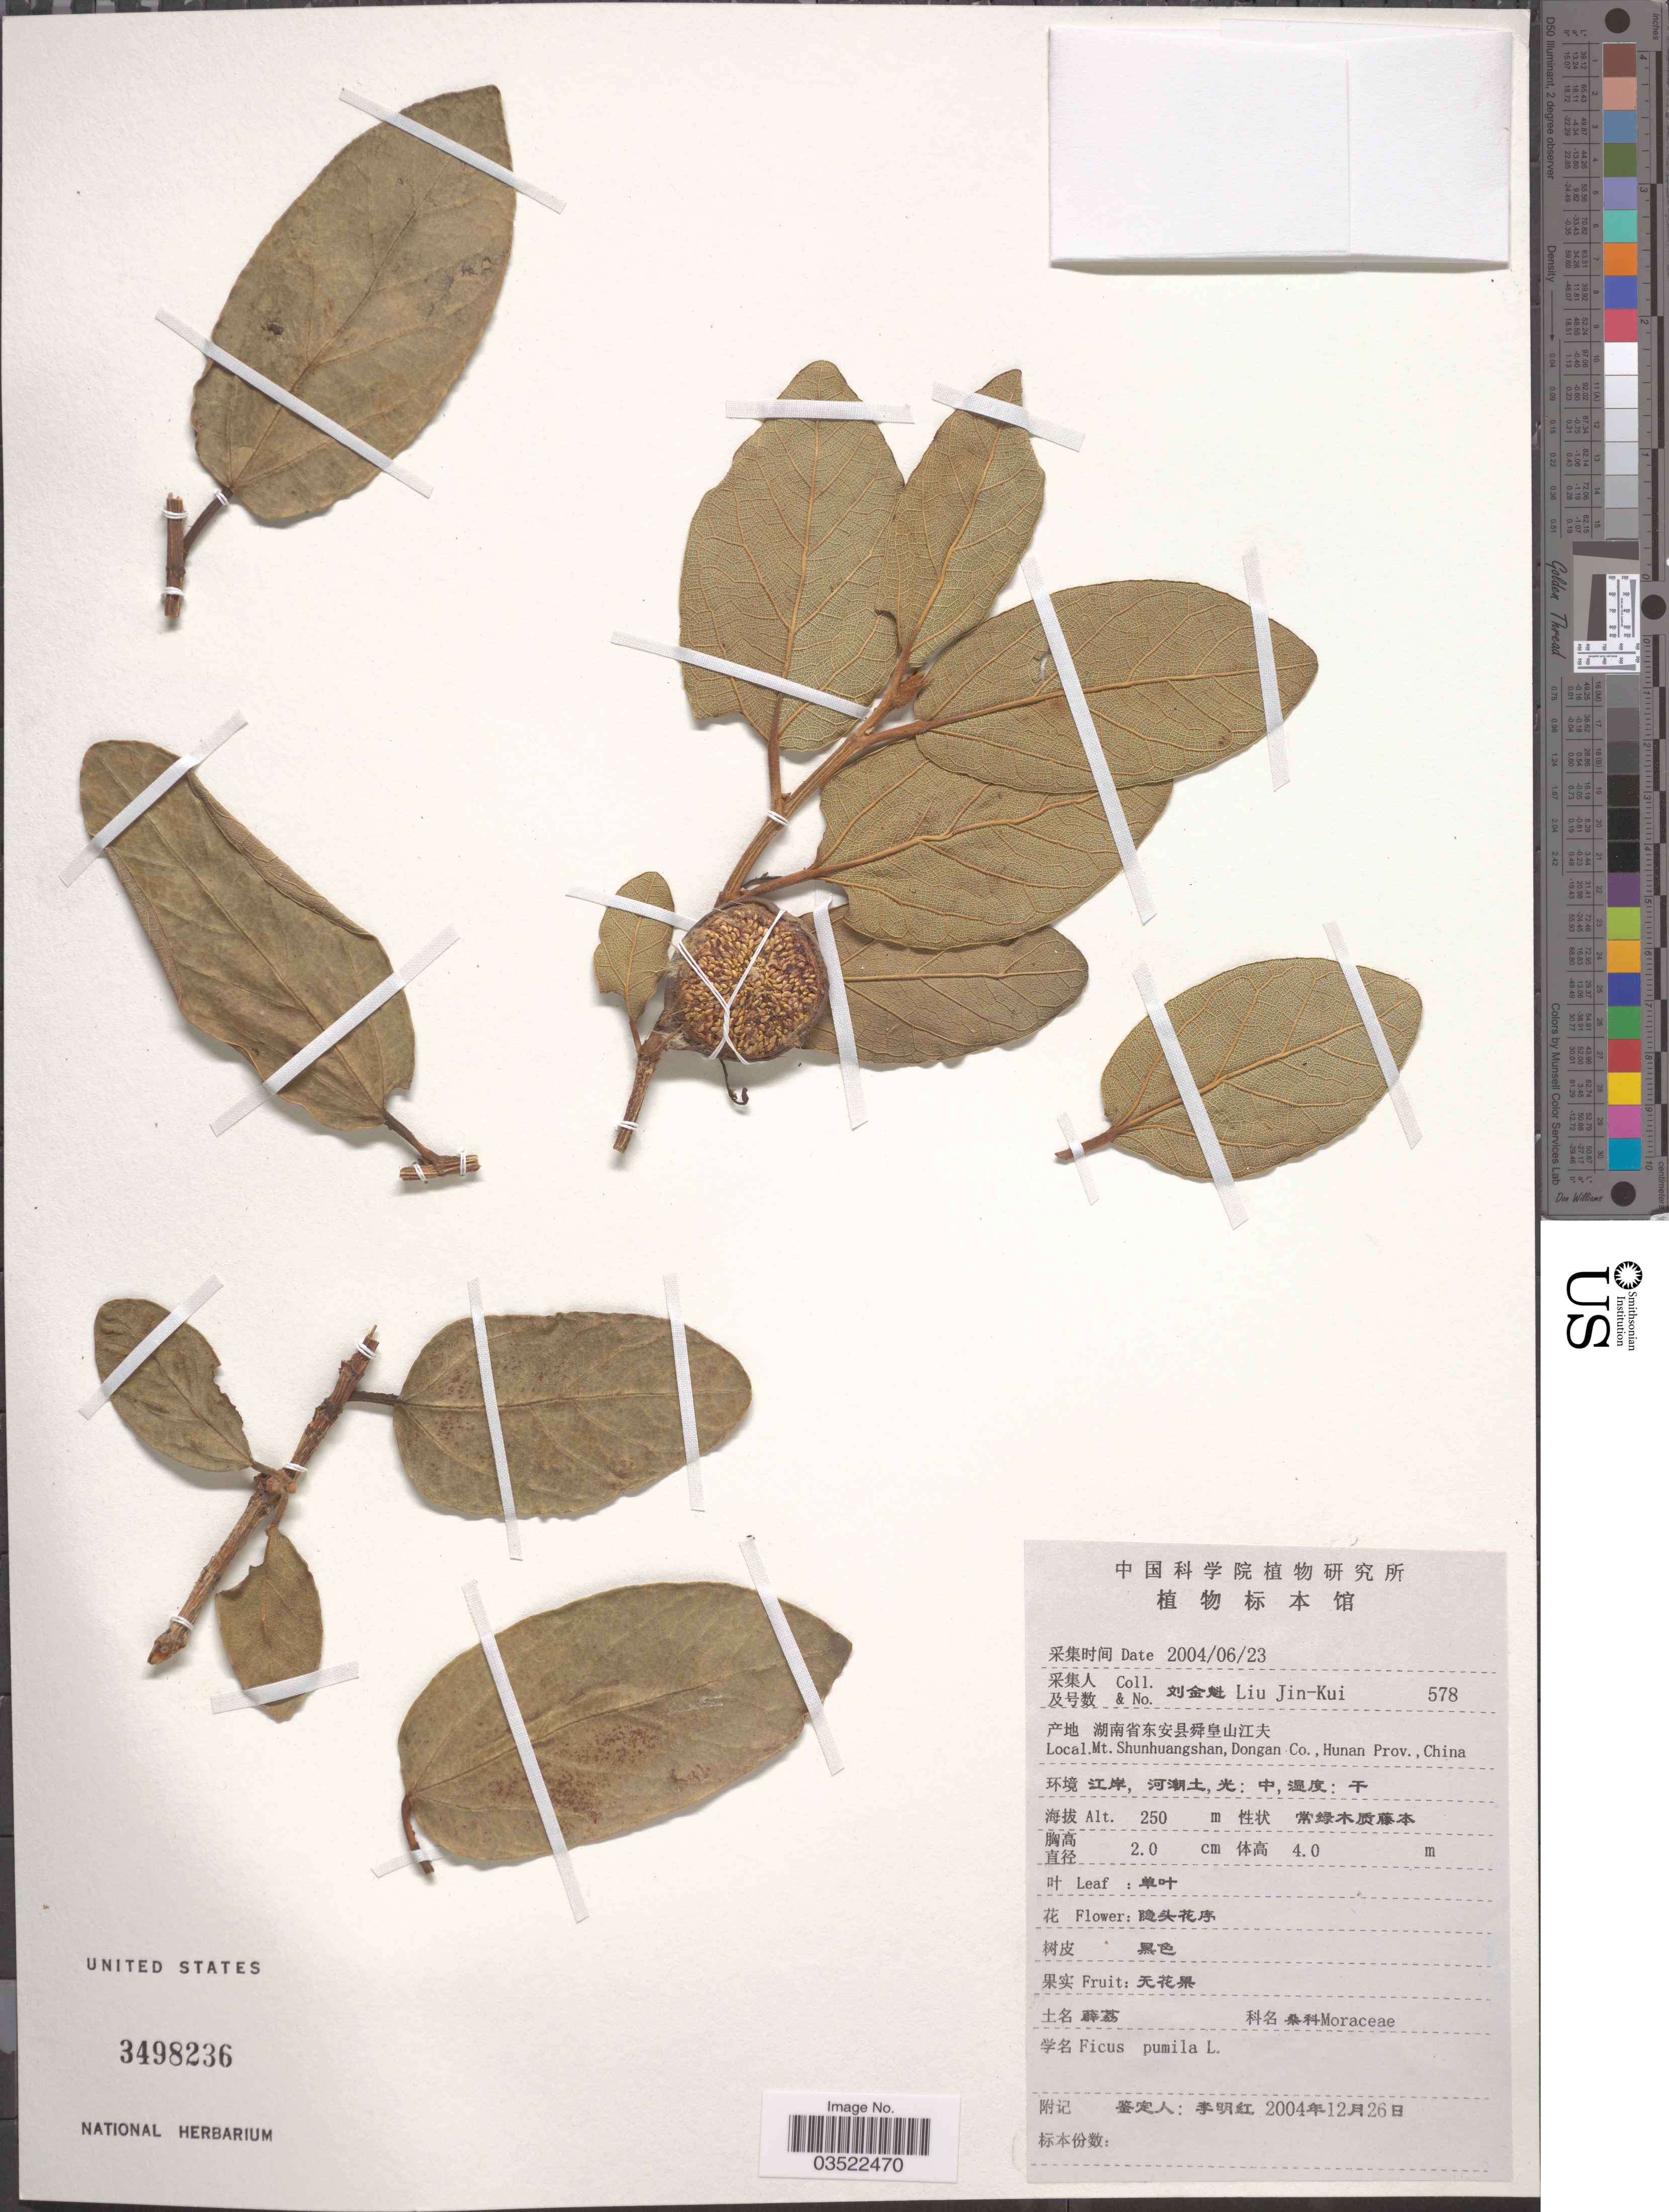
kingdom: Plantae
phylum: Tracheophyta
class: Magnoliopsida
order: Rosales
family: Moraceae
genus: Ficus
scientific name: Ficus pumila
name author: L.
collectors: Liu Jin-Kui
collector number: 578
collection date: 2004-06-23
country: China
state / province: Hunan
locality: Mt. Shunhuangshan, Dongan Co.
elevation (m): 250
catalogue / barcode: US 3498236